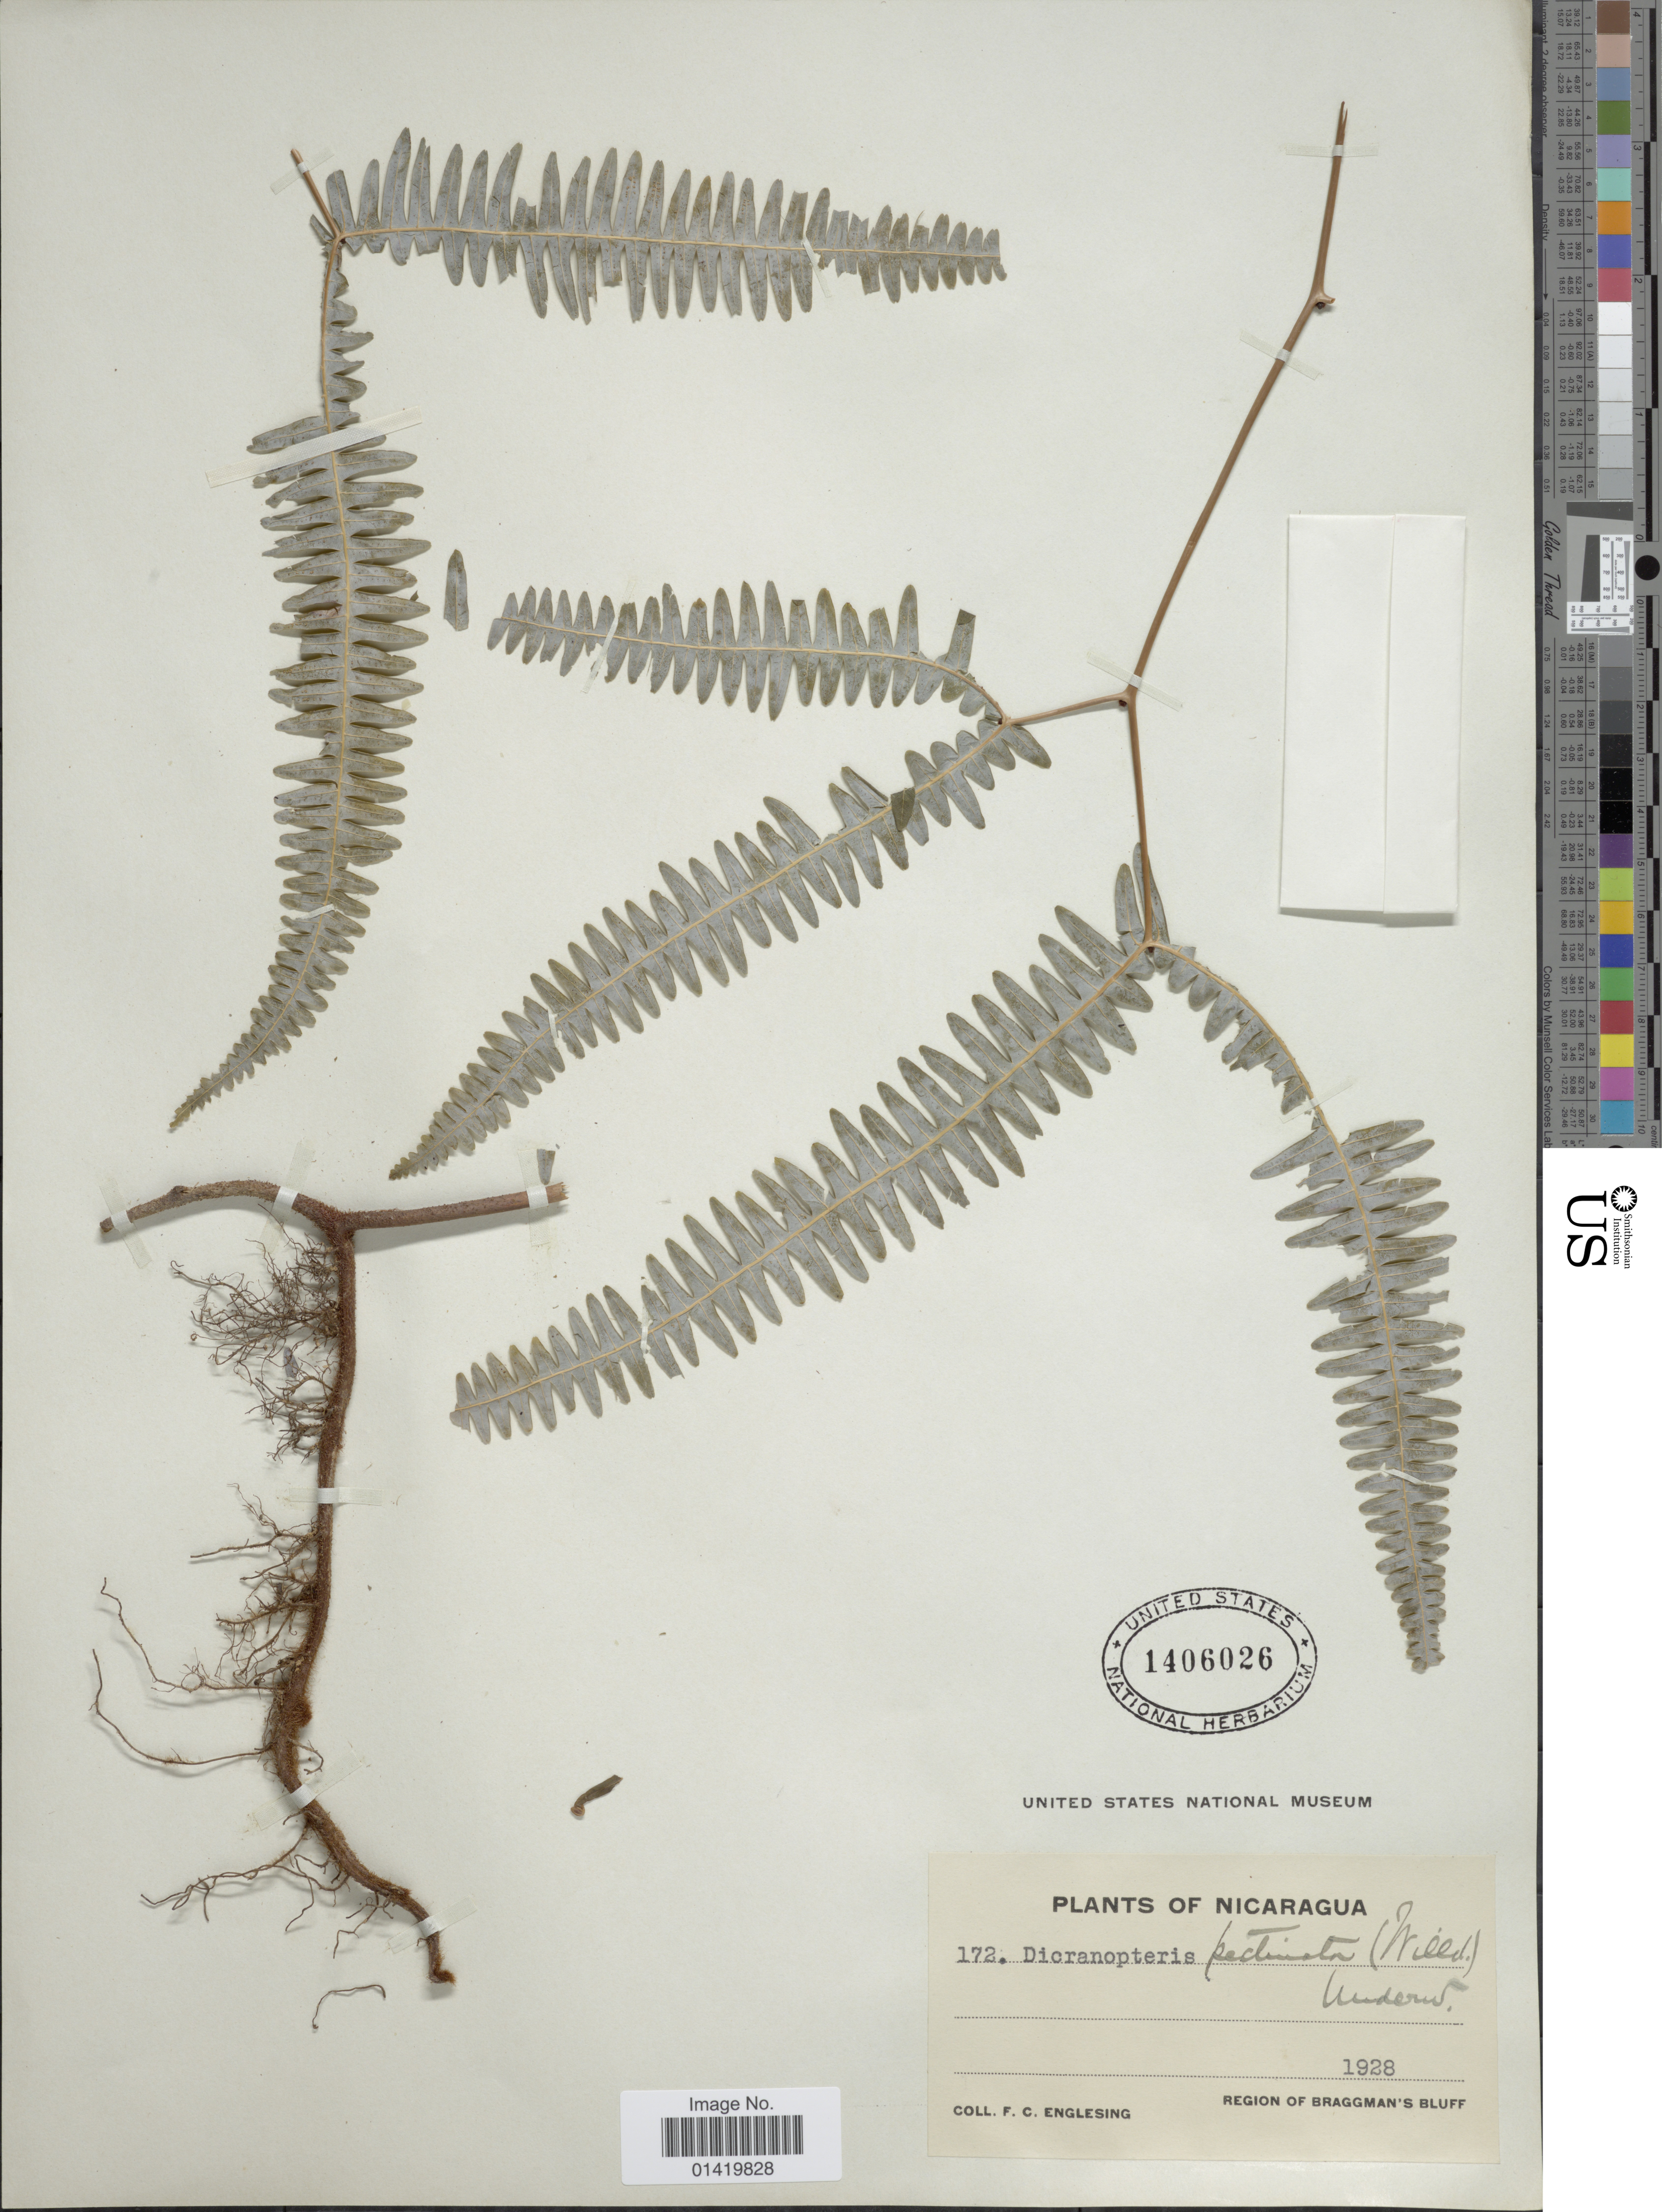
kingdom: Plantae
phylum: Tracheophyta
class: Polypodiopsida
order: Gleicheniales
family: Gleicheniaceae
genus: Gleichenella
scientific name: Gleichenella pectinata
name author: (Willd.) Ching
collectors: F. Englesing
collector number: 172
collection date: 1928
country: Nicaragua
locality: Region of Braggman's Bluff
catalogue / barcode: US 1406026